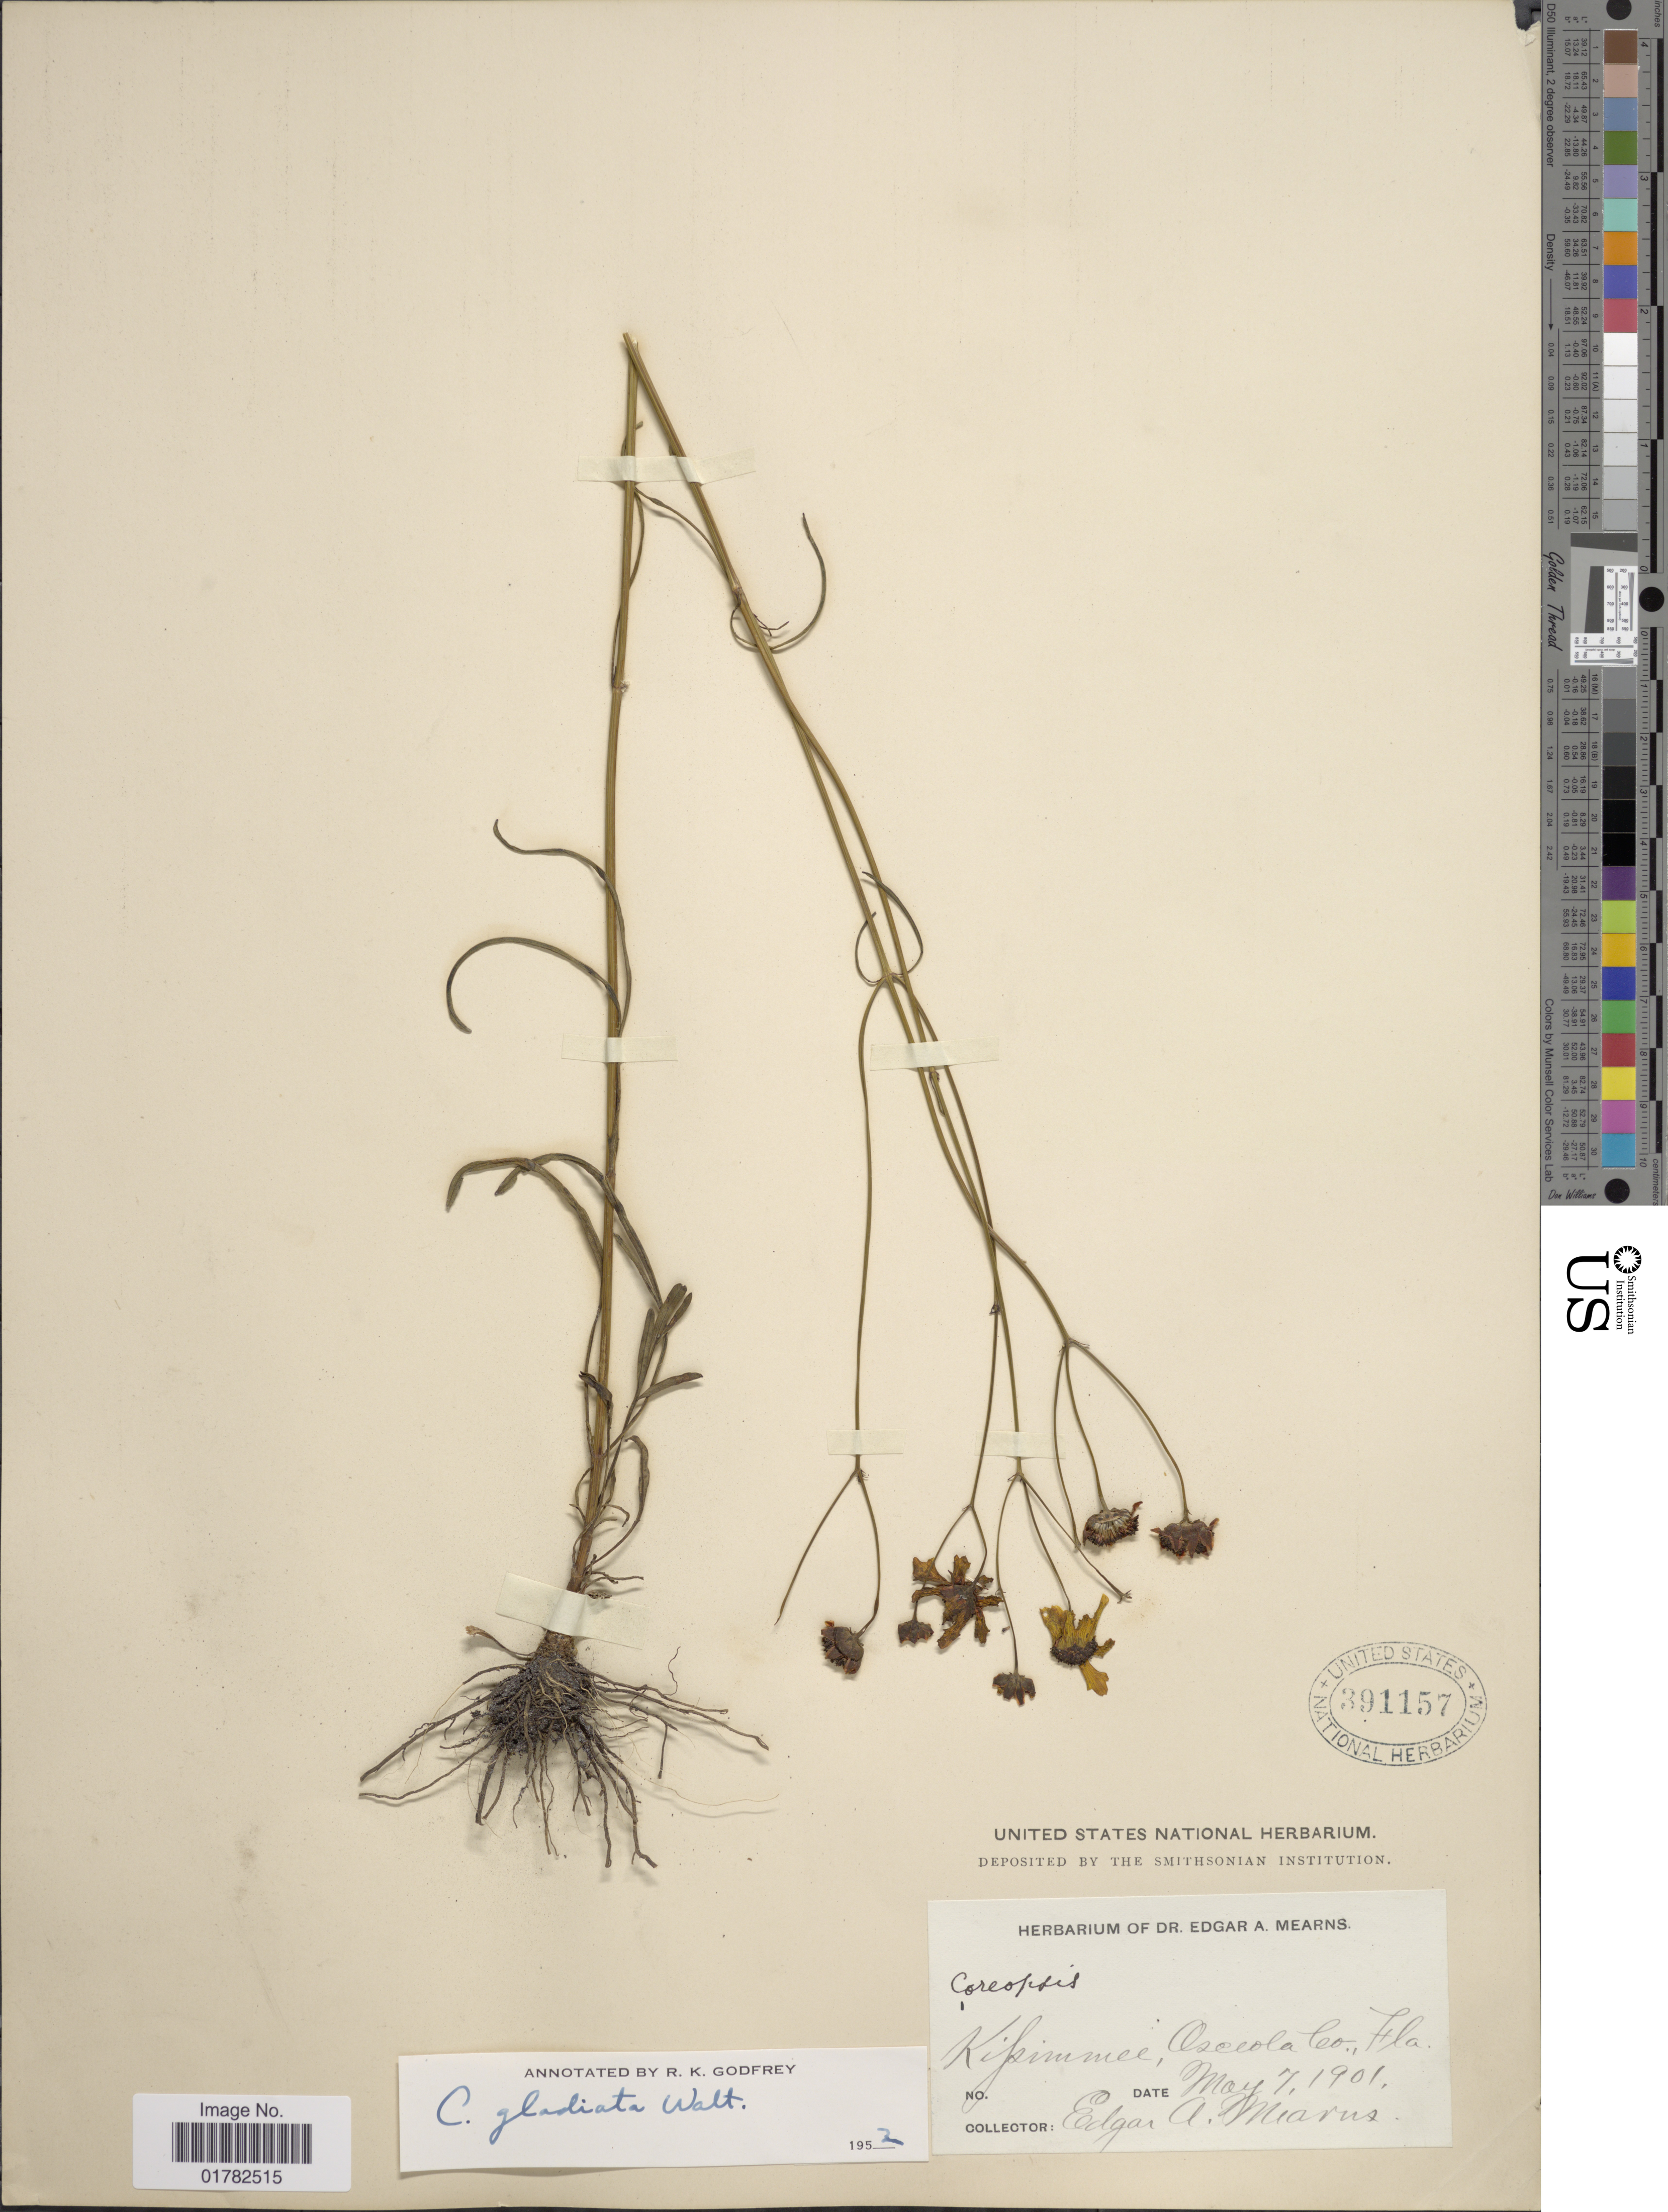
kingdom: Plantae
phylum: Tracheophyta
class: Magnoliopsida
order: Asterales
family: Asteraceae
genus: Coreopsis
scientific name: Coreopsis gladiata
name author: Walter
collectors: E. A. Mearns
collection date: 1901-05-07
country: United States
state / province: Florida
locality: Kipimmee, Osceola Co.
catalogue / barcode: US 391157